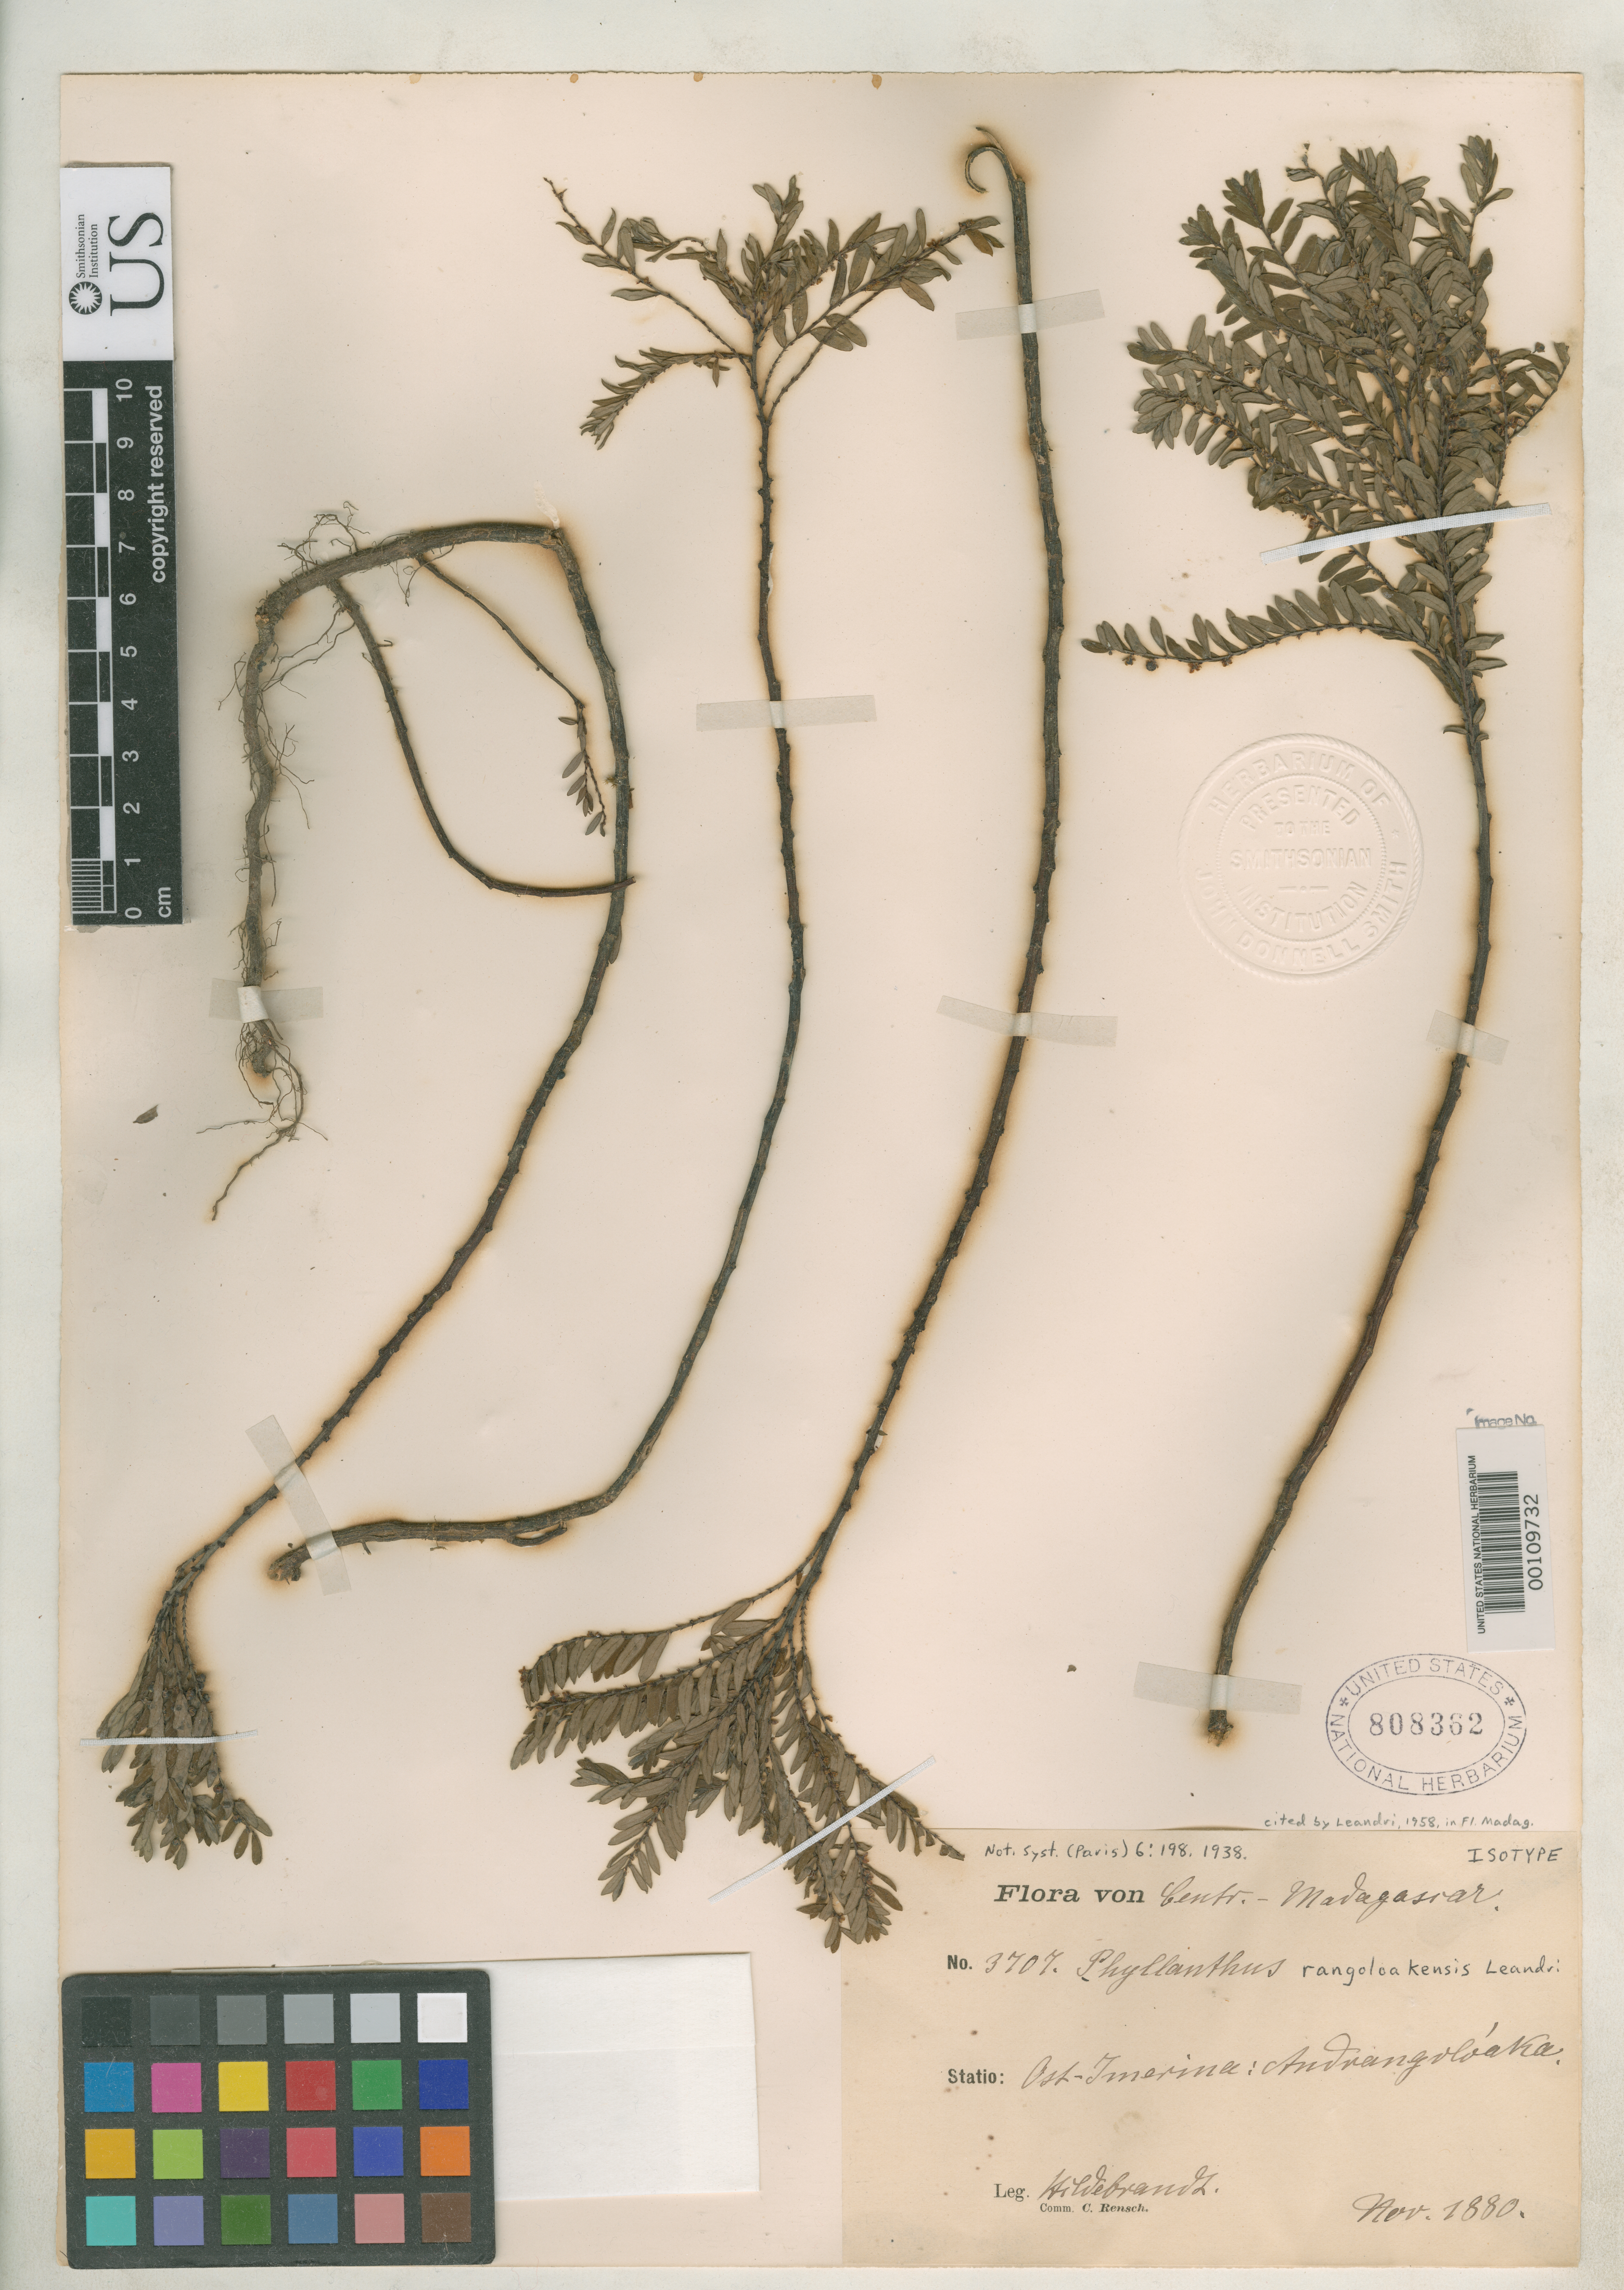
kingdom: Plantae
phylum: Tracheophyta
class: Magnoliopsida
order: Malpighiales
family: Phyllanthaceae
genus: Phyllanthus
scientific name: Phyllanthus rangoloakensis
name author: Leandri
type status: Isotype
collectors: J. Hildebrandt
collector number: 3707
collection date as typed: Nov 1880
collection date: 1880-11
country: Madagascar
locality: Madagascar.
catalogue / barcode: US 808362